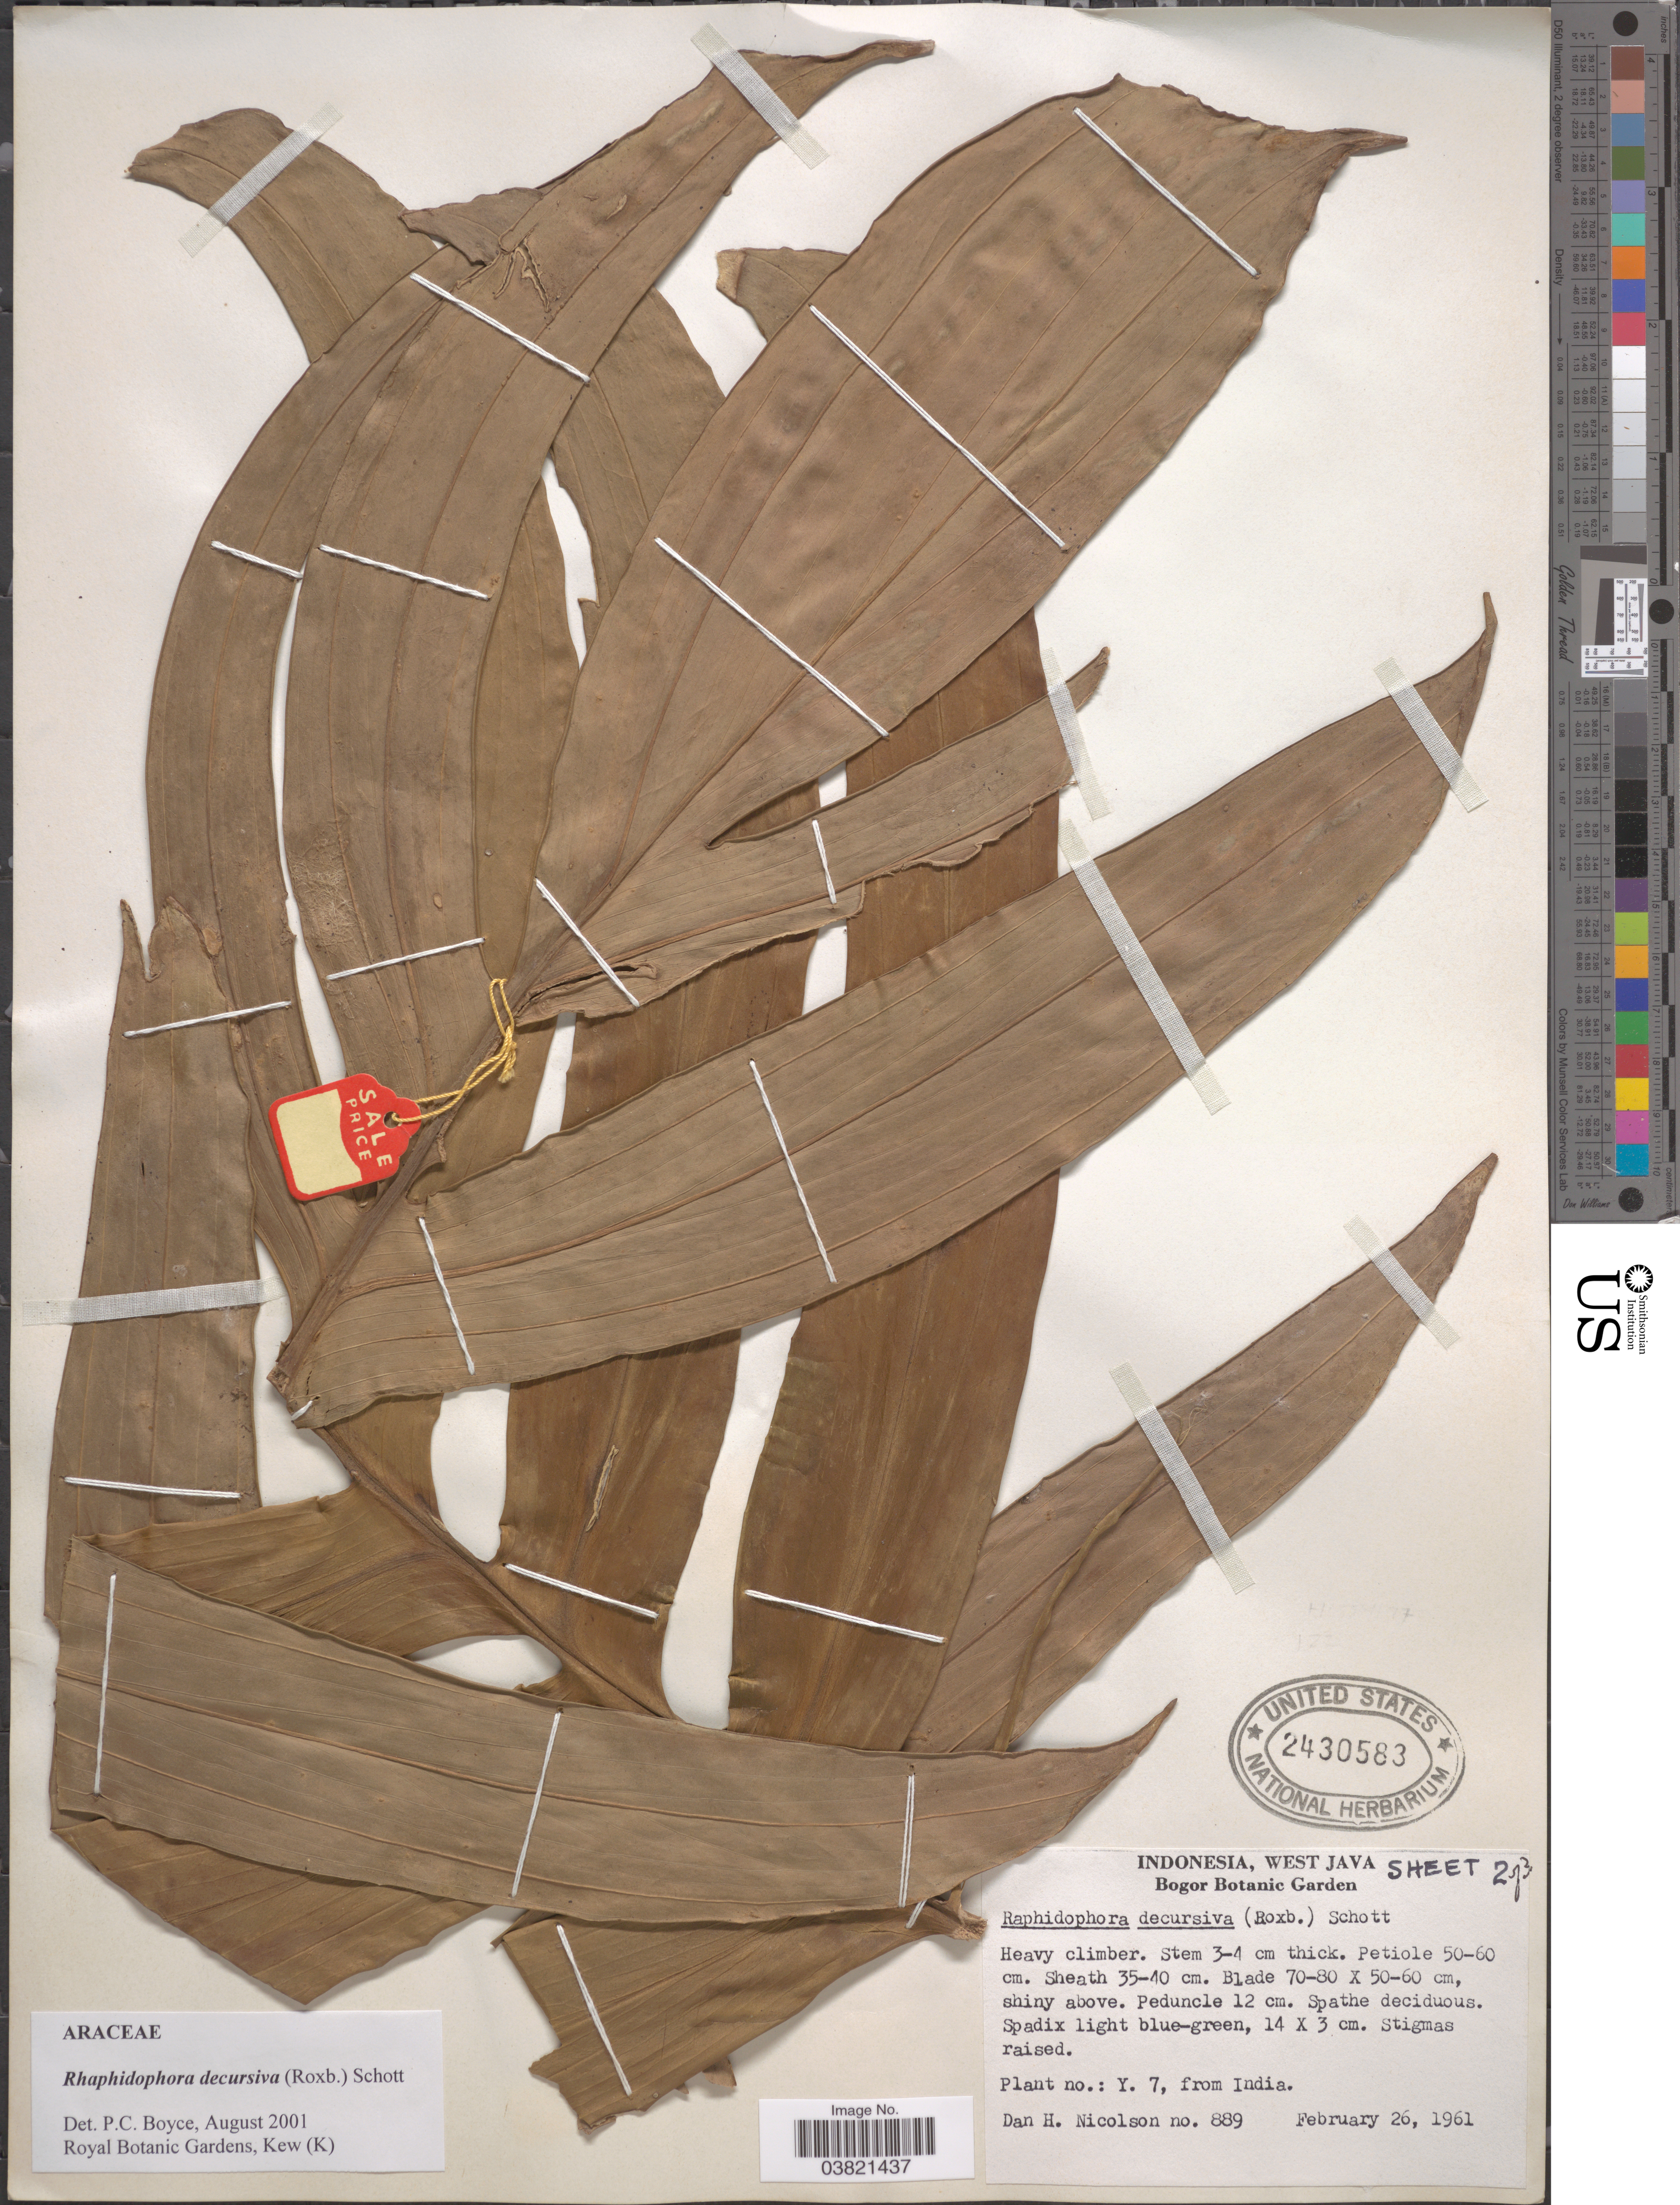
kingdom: Plantae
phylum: Tracheophyta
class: Liliopsida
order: Alismatales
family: Araceae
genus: Rhaphidophora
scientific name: Rhaphidophora decursiva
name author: (Roxb.) Schott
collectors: D. H. Nicolson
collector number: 889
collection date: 1961-02-26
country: Indonesia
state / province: Java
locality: West Java. Bogor Botanic Garden.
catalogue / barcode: US 2430583